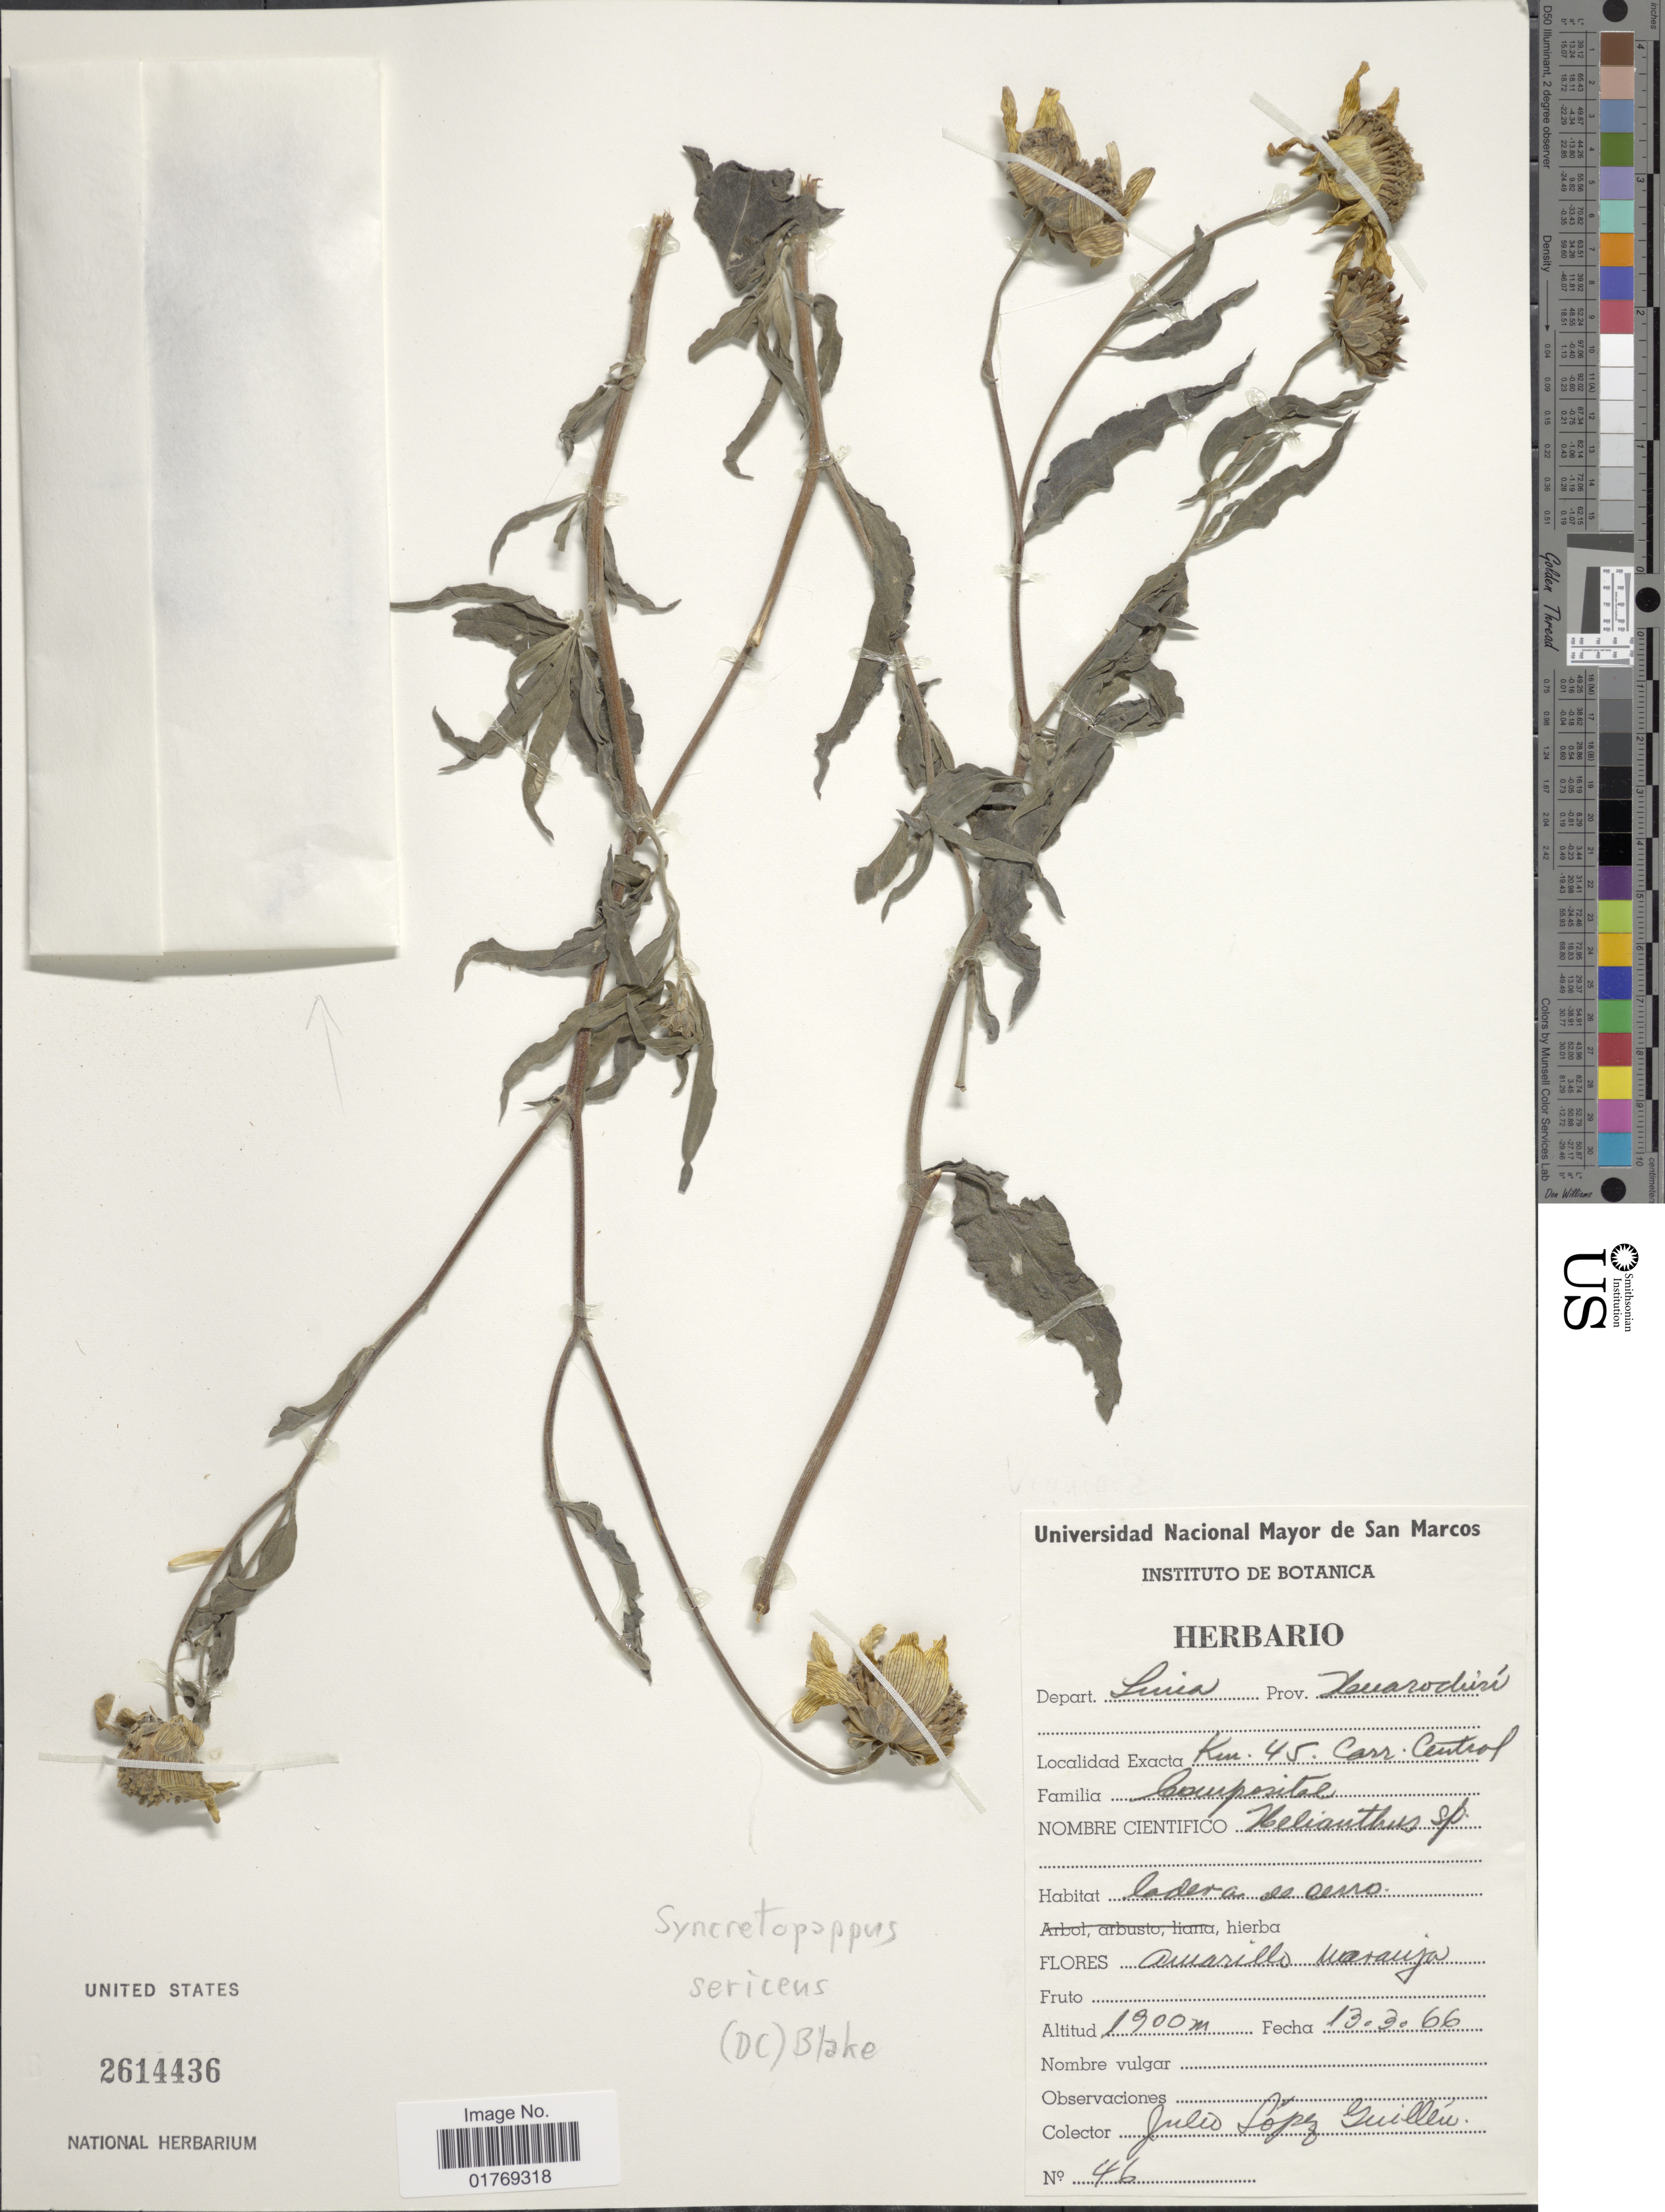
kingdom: Plantae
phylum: Tracheophyta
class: Magnoliopsida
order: Asterales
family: Asteraceae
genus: Syncretocarpus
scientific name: Syncretocarpus sericeus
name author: S.F. Blake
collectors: J. López Guillén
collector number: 46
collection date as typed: Transcribed d/m/y: 13/3/66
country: Peru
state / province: Lima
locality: Km. 45, Carr. Central, Prov. Huarochirí, Depart. Lima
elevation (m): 1900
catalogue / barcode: US 2614436